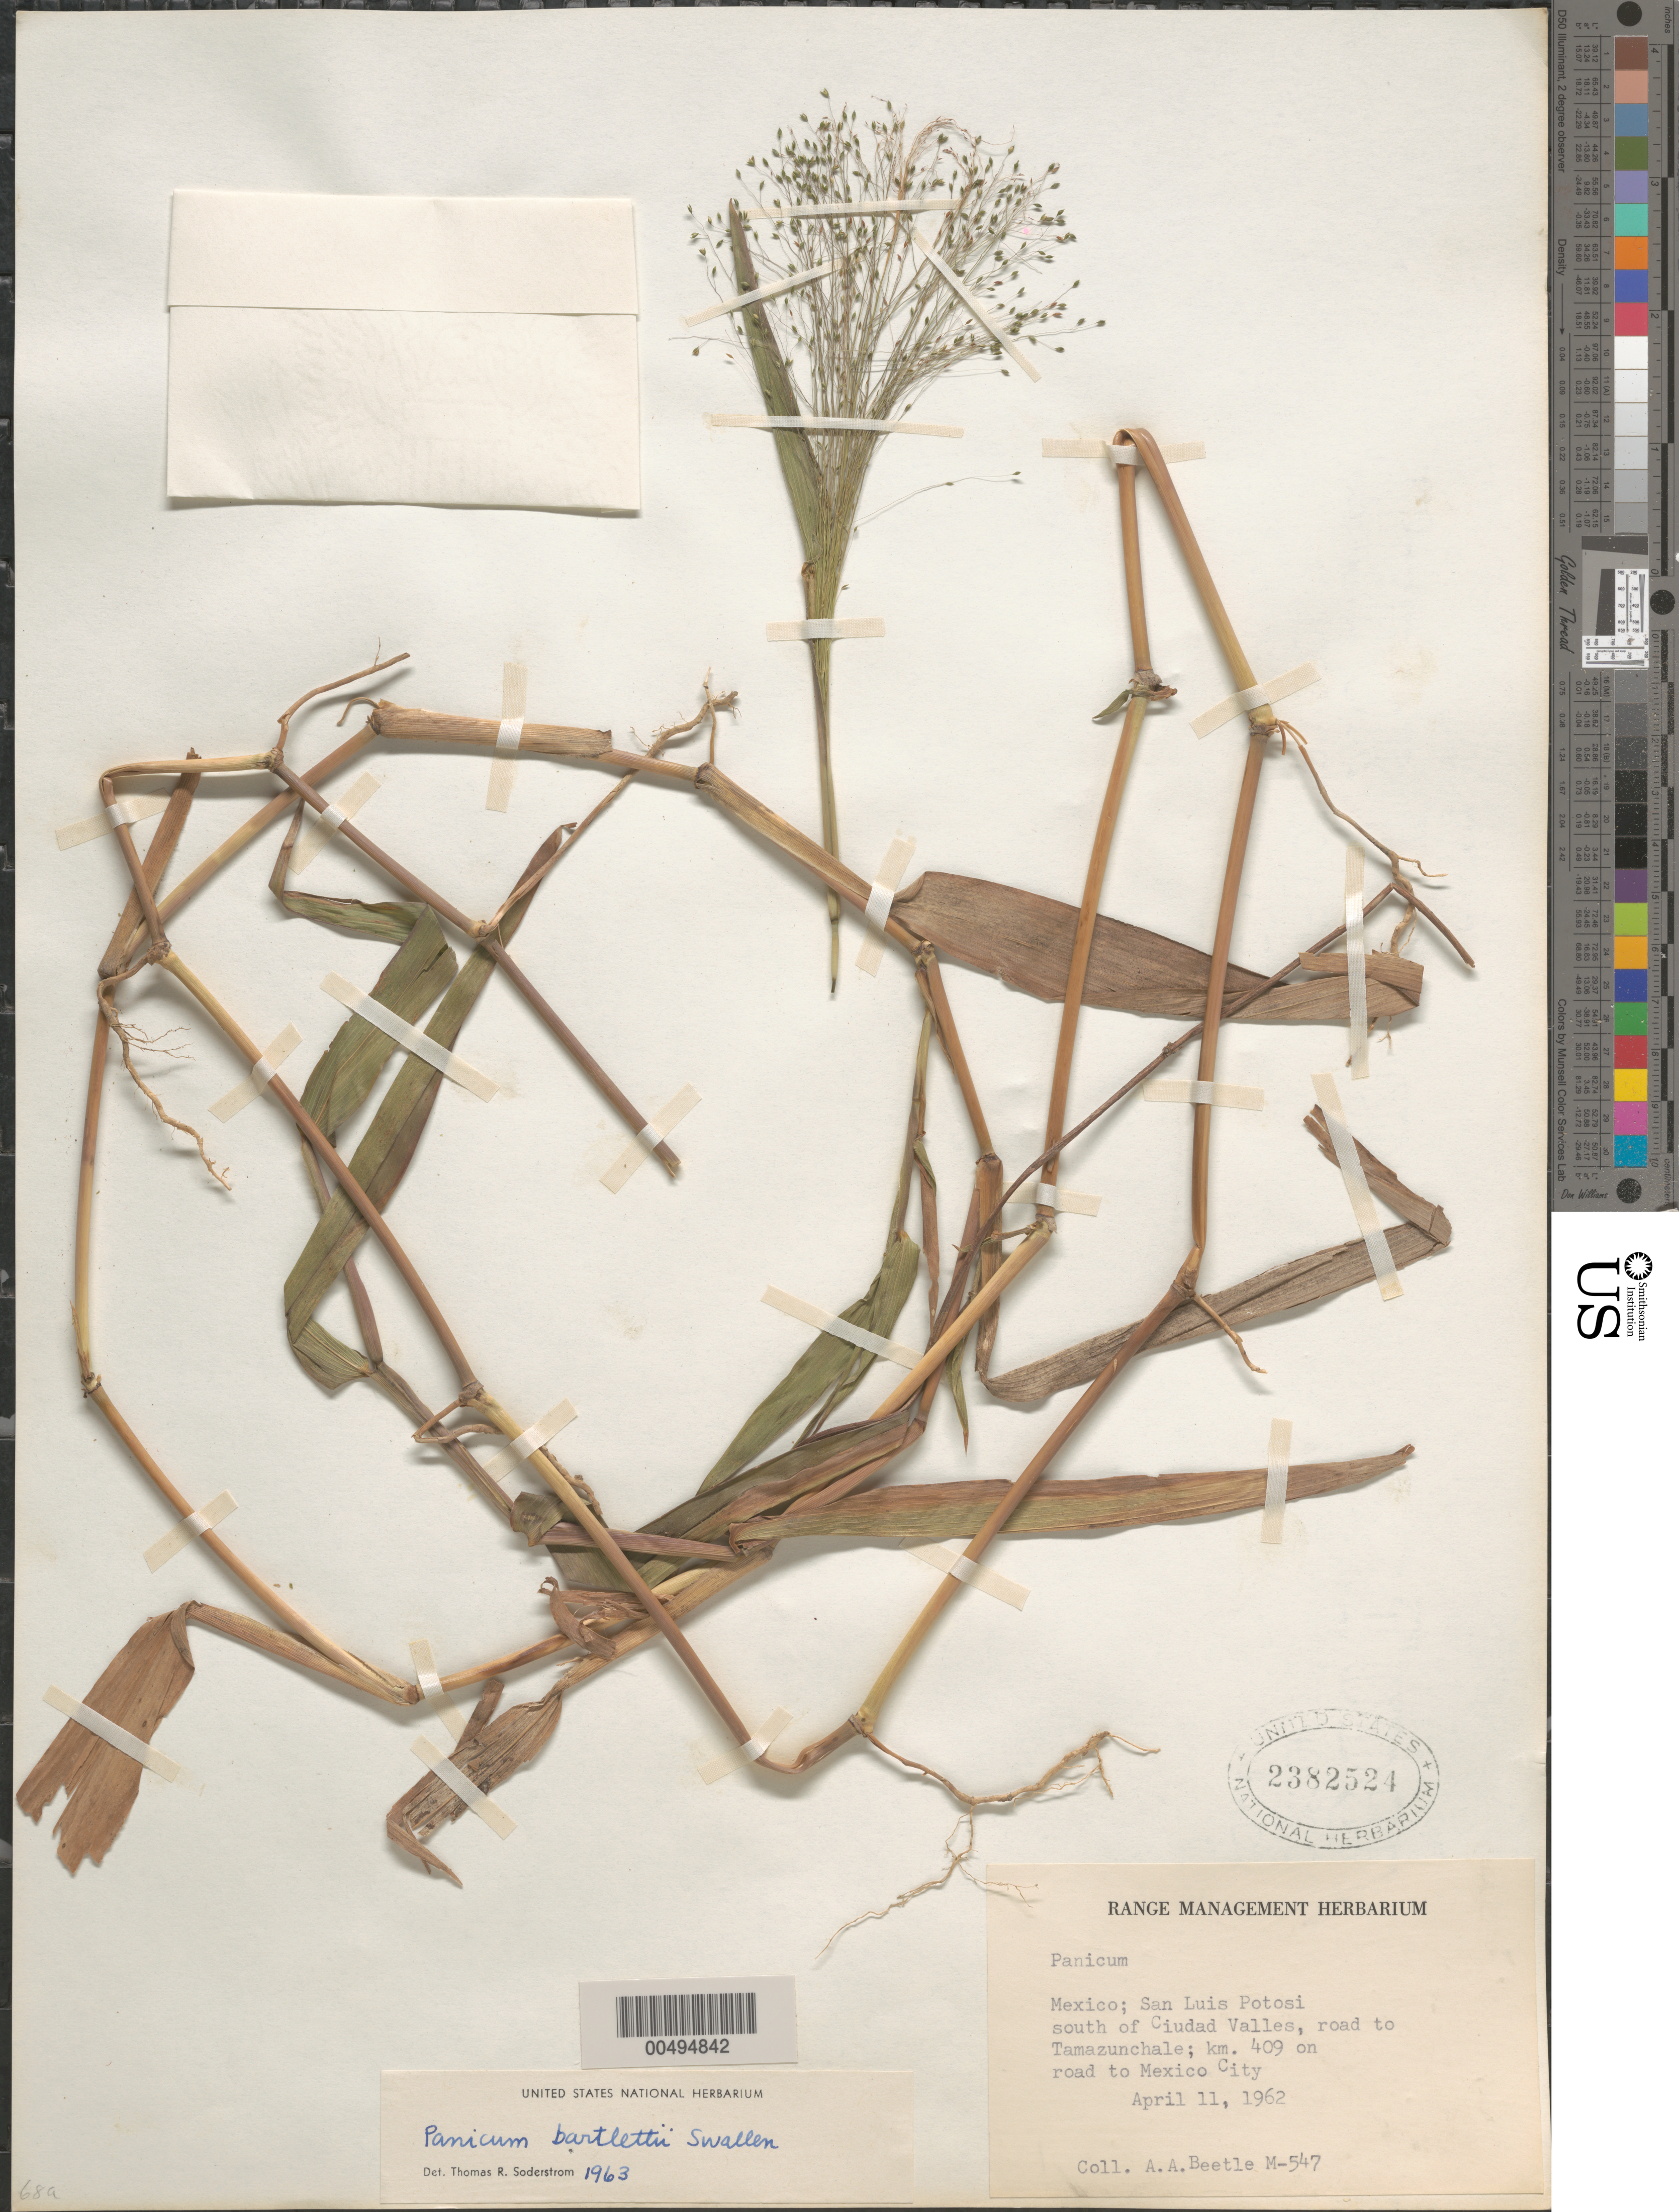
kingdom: Plantae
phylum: Tracheophyta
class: Liliopsida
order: Poales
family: Poaceae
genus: Panicum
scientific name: Panicum bartlettii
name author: Swallen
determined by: Soderstrom, T. R.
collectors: A. A. Beetle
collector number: M-547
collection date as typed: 11 Apr 1962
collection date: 1962-04-11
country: Mexico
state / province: San Luis Potosi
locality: S of Ciudad Valles, rd to Tamazunchale; km 409 on rd to Mexico City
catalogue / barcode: US 2382524